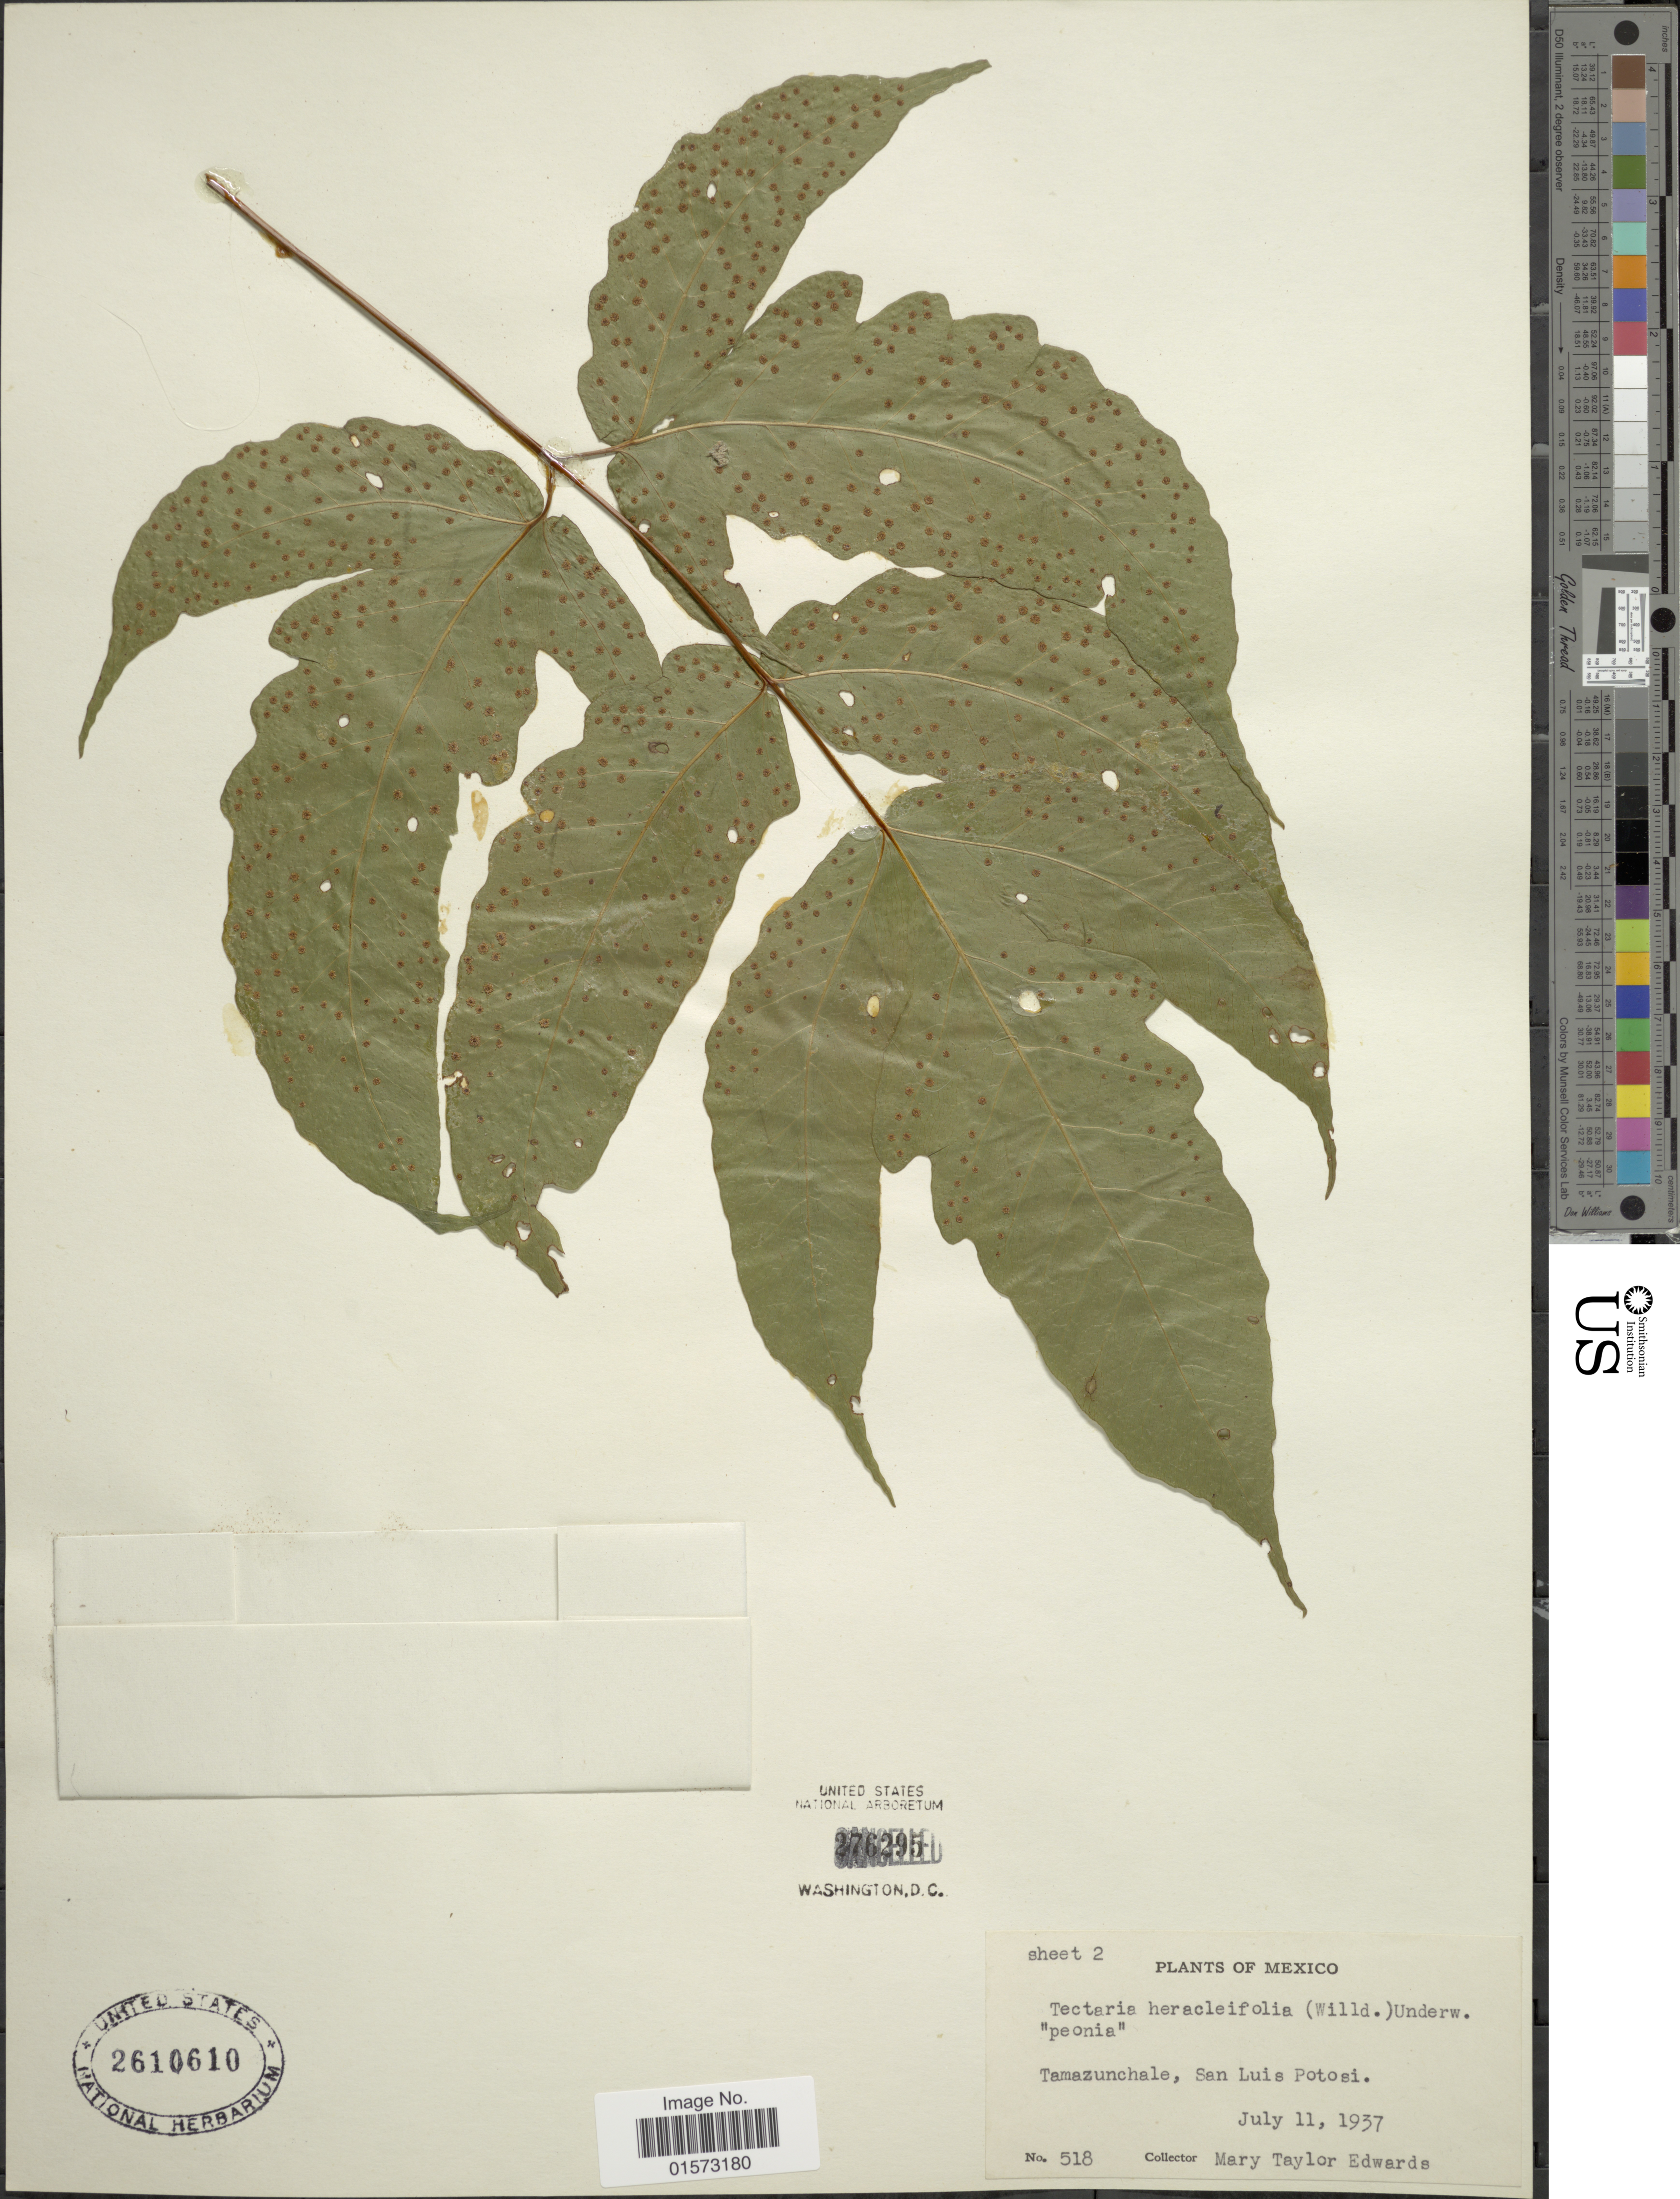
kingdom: Plantae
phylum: Tracheophyta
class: Polypodiopsida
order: Polypodiales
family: Tectariaceae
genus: Tectaria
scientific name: Tectaria heracleifolia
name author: (Willd.) Underw.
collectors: M. Edwards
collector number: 518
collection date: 1937-07-11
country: Mexico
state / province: San Luis Potosí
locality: Tamazunchale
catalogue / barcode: US 2610610